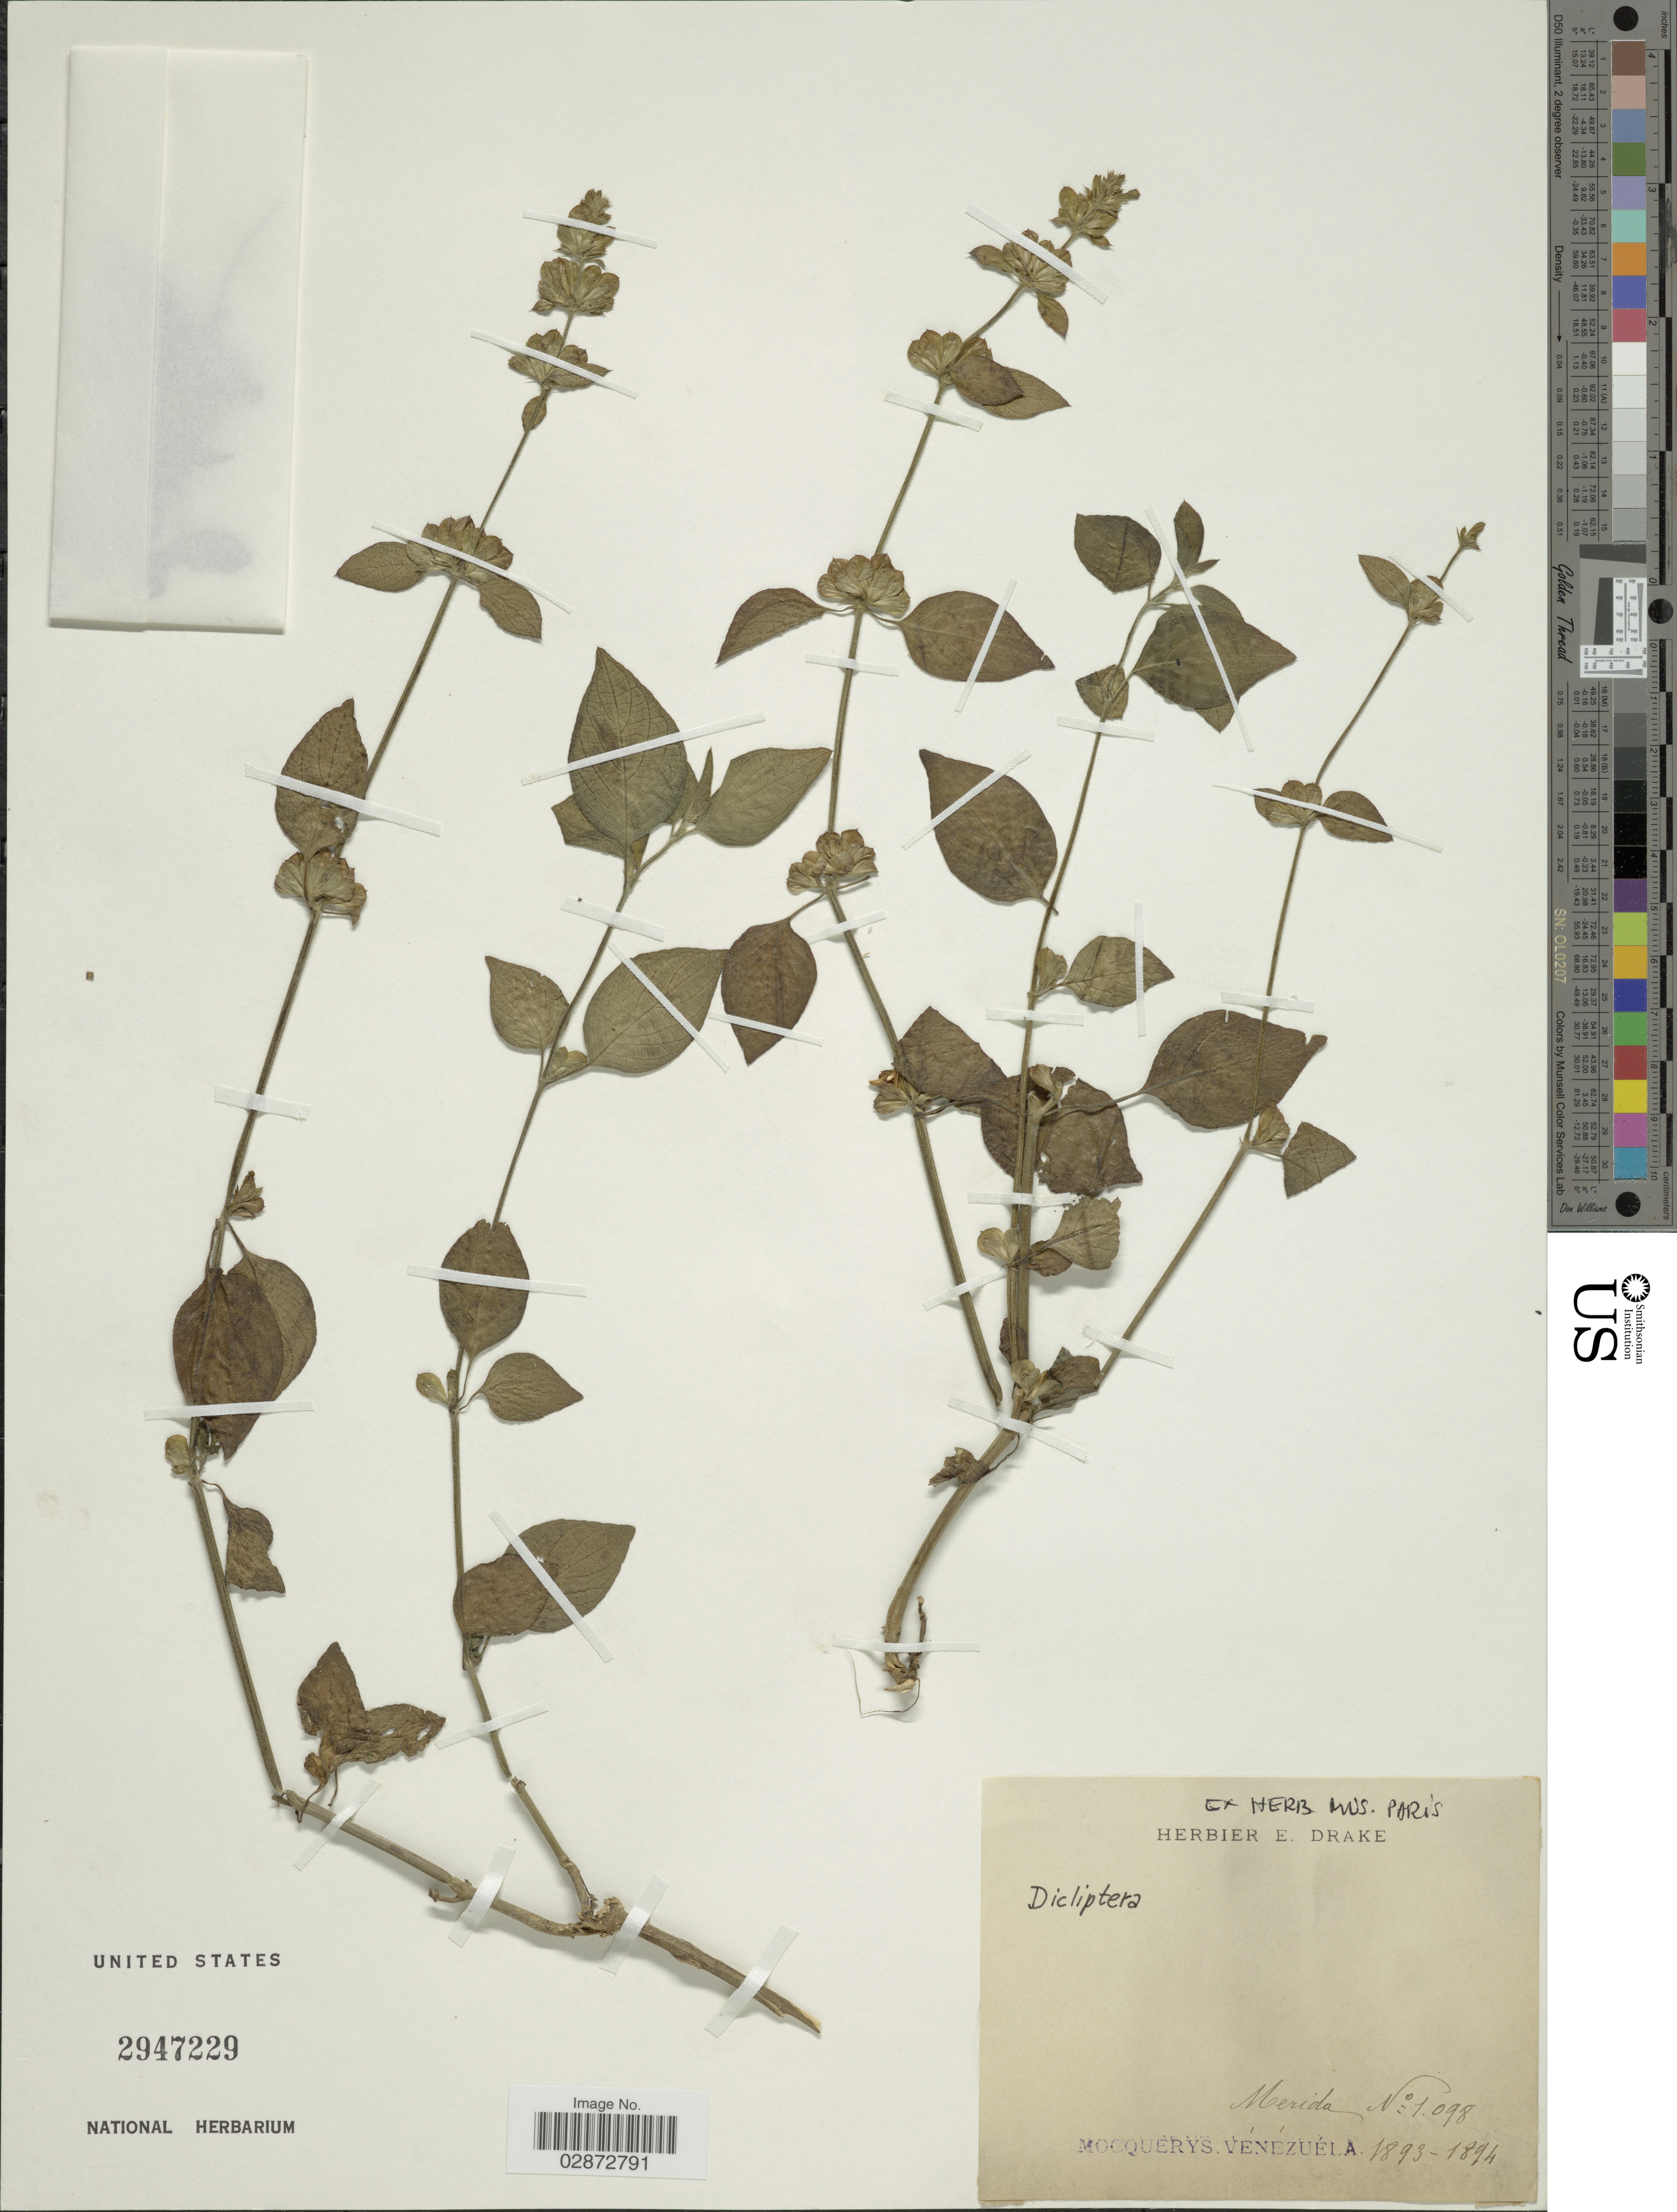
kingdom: Plantae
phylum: Tracheophyta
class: Magnoliopsida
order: Lamiales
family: Acanthaceae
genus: Dicliptera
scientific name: Dicliptera sp.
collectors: A. Mocquerys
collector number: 1098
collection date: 1893/1894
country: Venezuela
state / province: Mérida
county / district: Libertador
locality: Mérida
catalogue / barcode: US 2947229